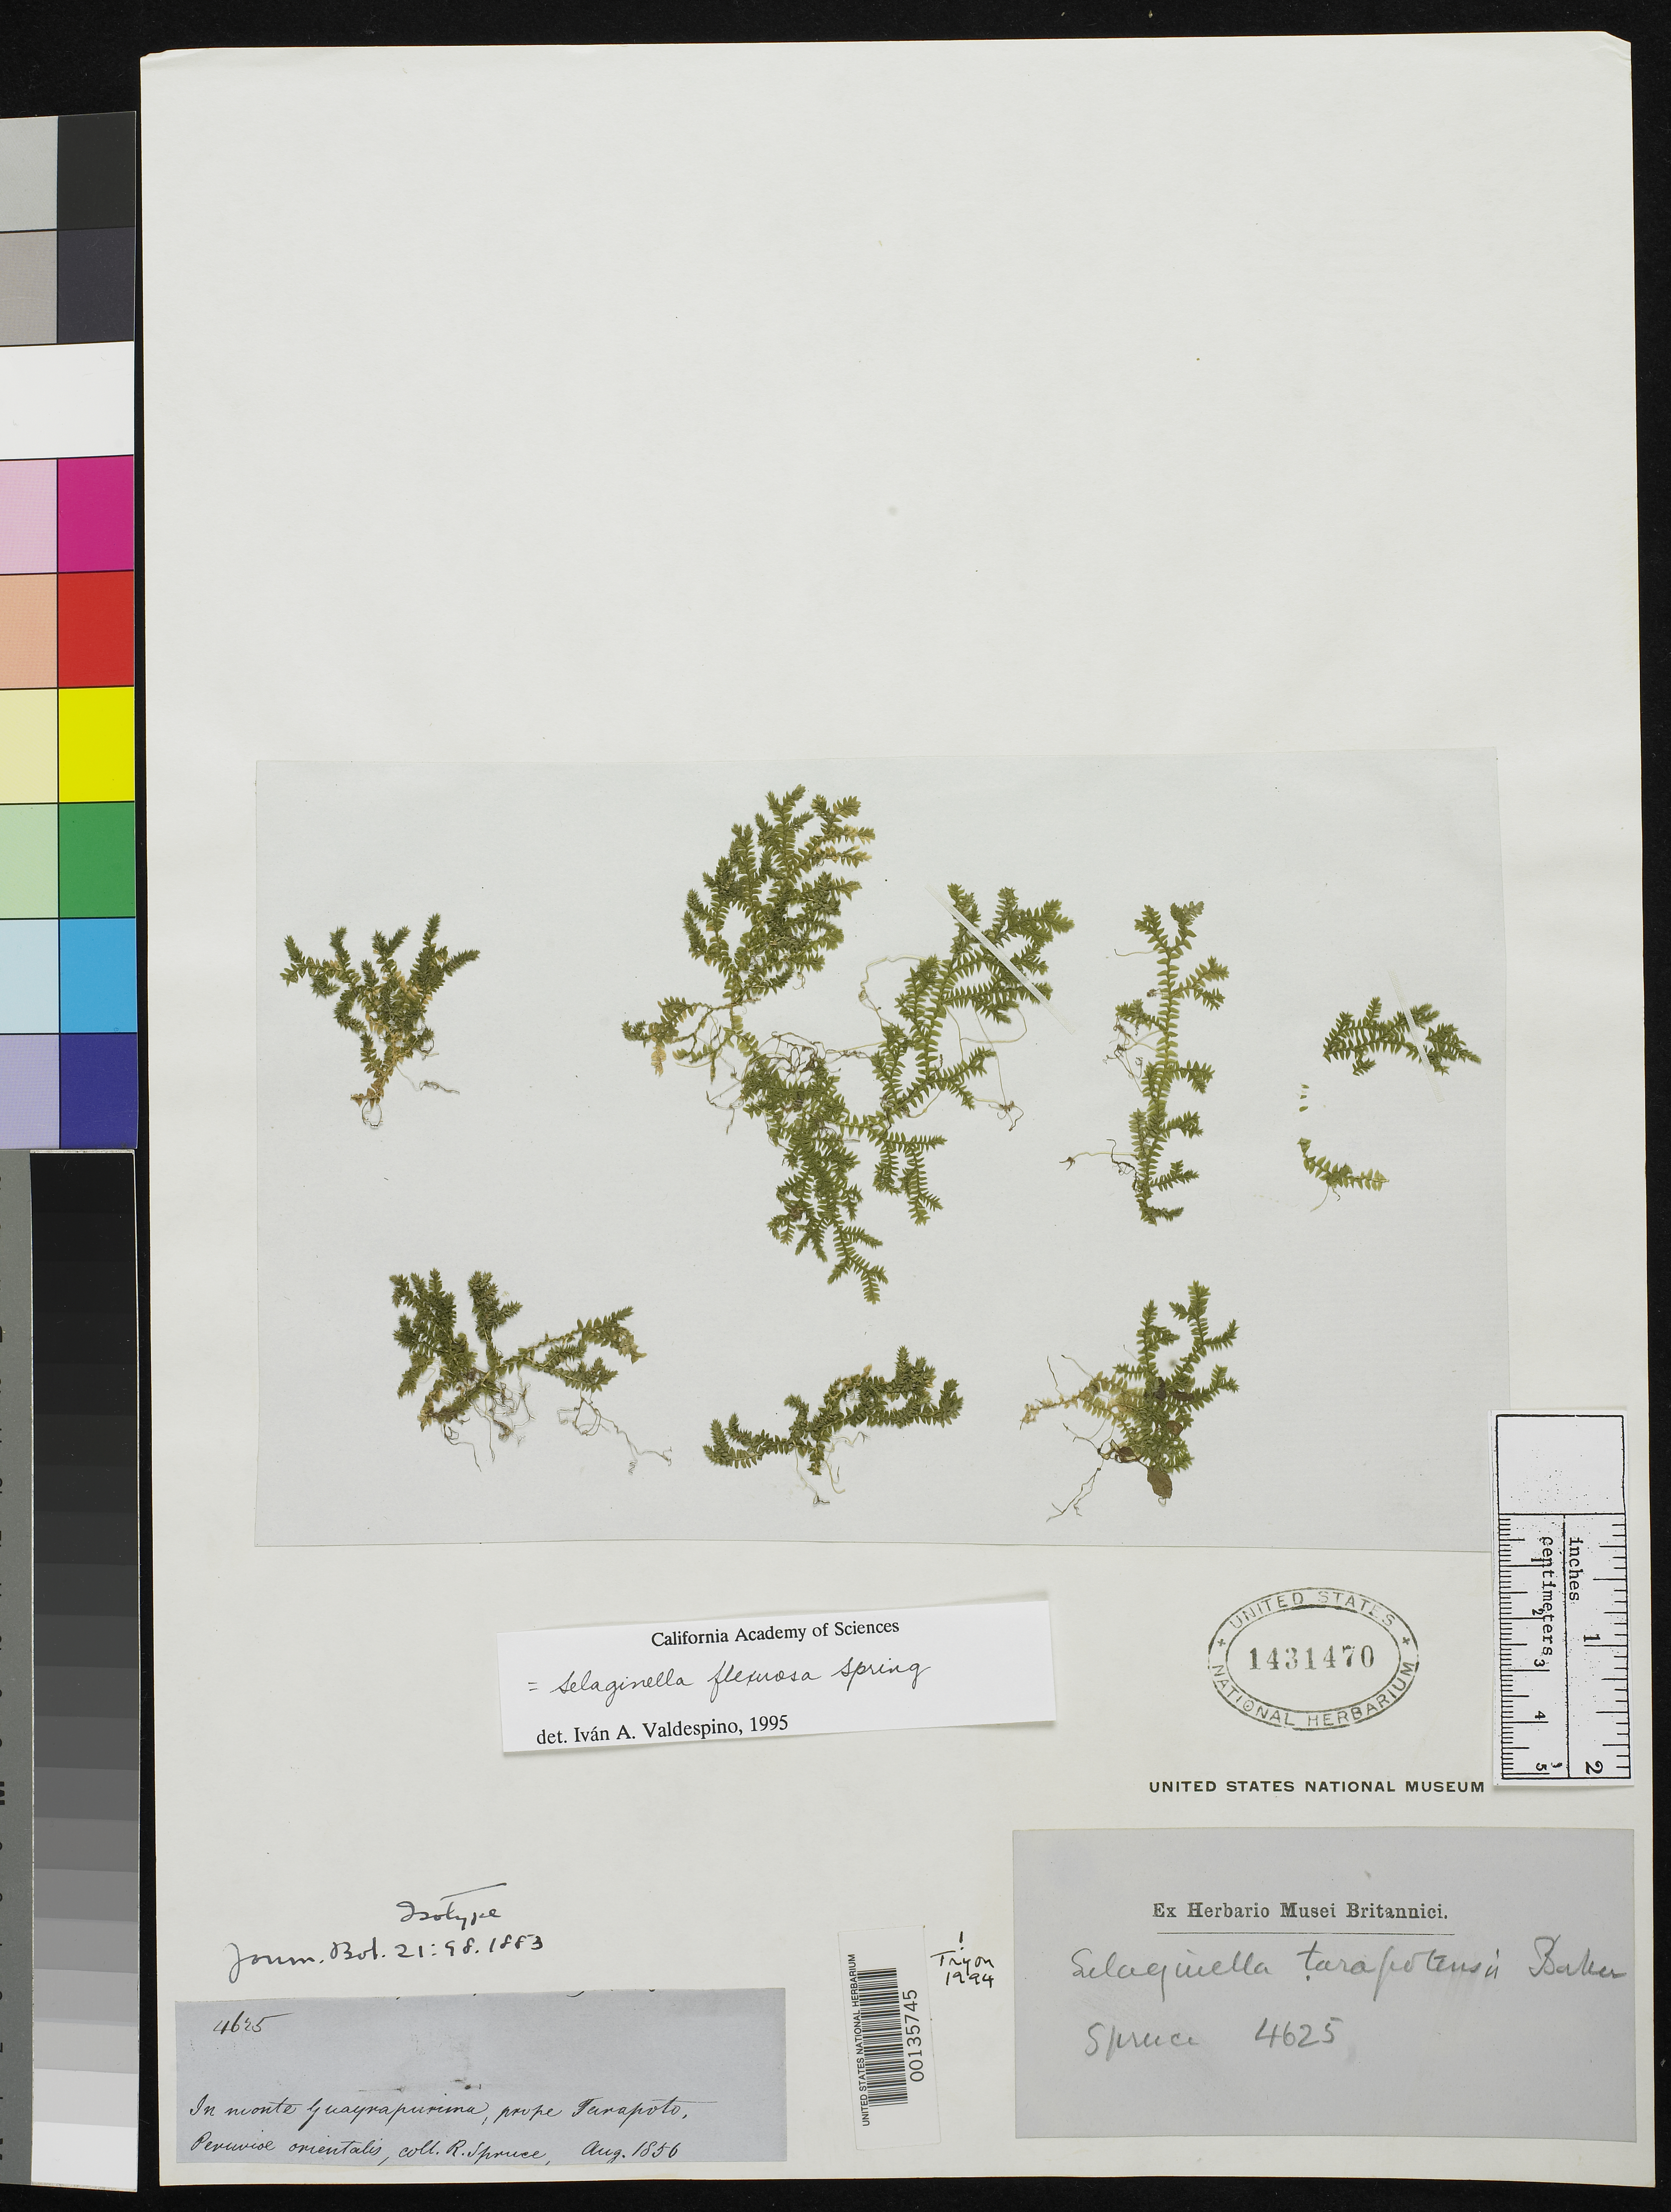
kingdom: Plantae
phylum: Tracheophyta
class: Lycopodiopsida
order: Selaginellales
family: Selaginellaceae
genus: Selaginella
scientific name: Selaginella tarapotensis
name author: Baker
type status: Isotype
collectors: R. Spruce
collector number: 4625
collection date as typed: Aug 1856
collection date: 1856-08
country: Peru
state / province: San Martín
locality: in Monte Guayrapurima, prope Tarapoto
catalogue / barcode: US 1431470